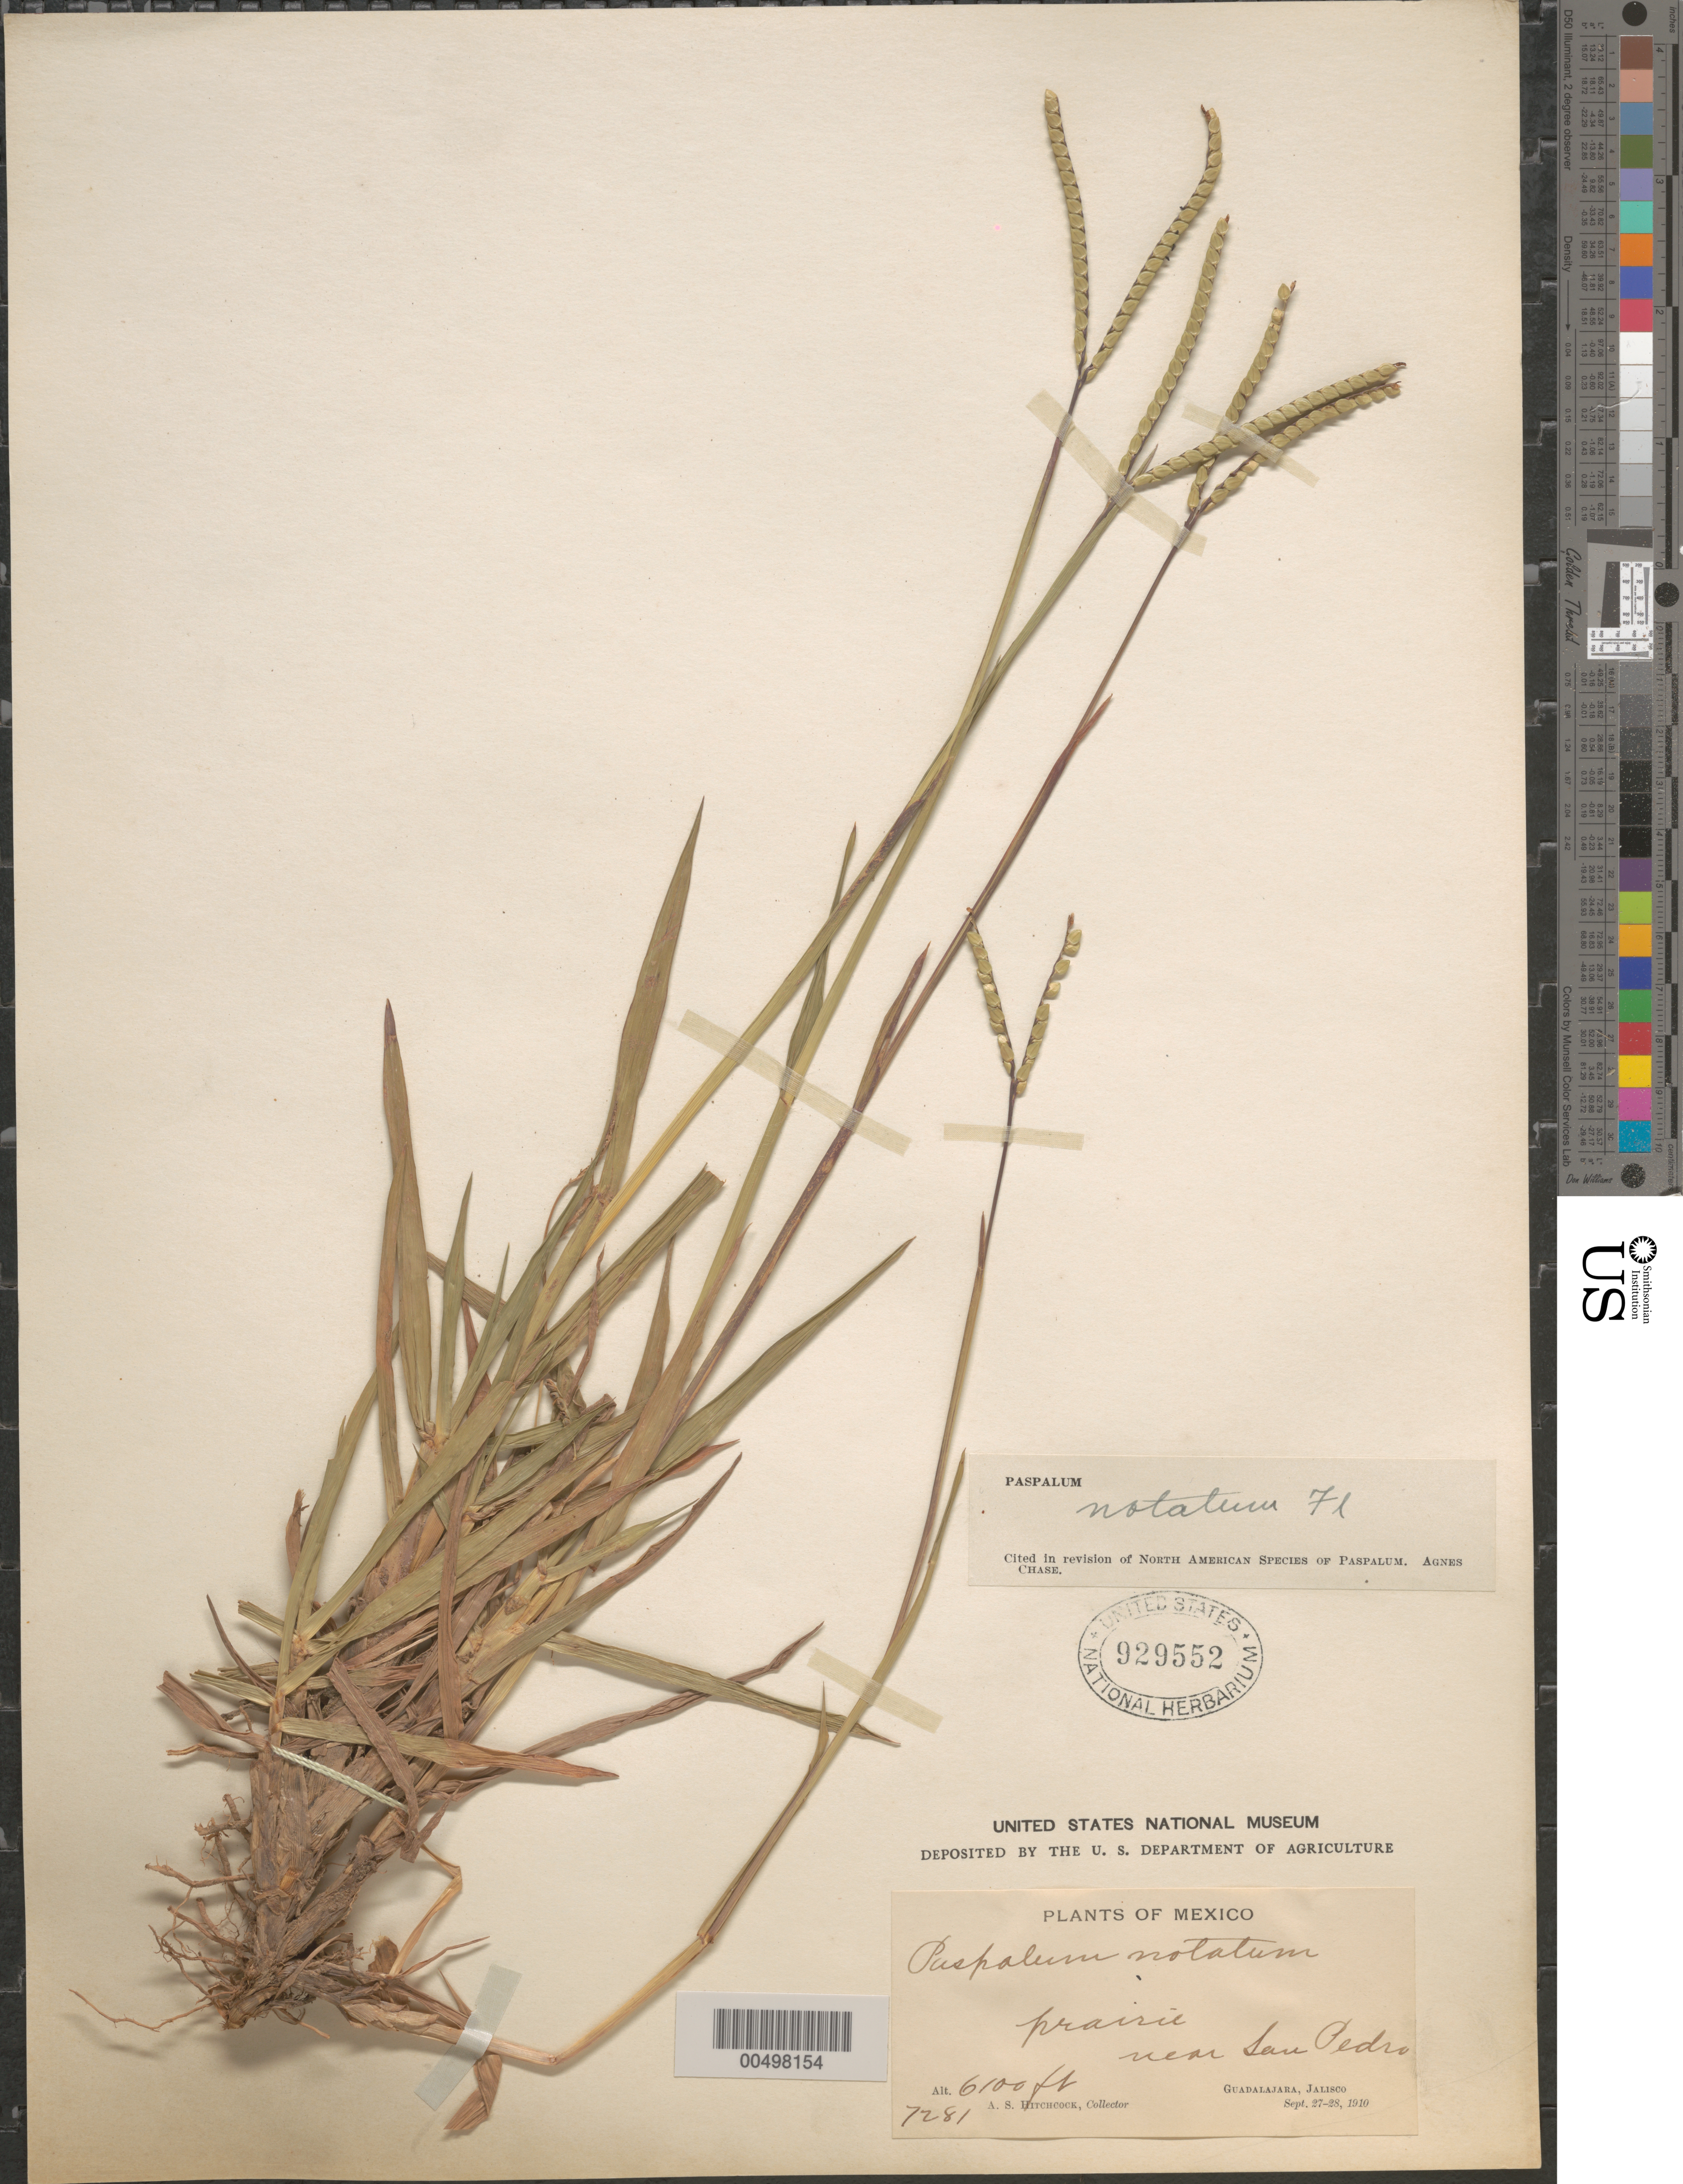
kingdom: Plantae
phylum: Tracheophyta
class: Liliopsida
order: Poales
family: Poaceae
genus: Paspalum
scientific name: Paspalum notatum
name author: Flüggé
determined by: Chase, [M.] Agnes, (US)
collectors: A. S. Hitchcock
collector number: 7281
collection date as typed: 27 Sep 1910 to 28 Sep 1910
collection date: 1910-09-27/1910-09-28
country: Mexico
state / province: Jalisco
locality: Near San Pedro, Guadalajara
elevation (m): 1859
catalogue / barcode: US 929552